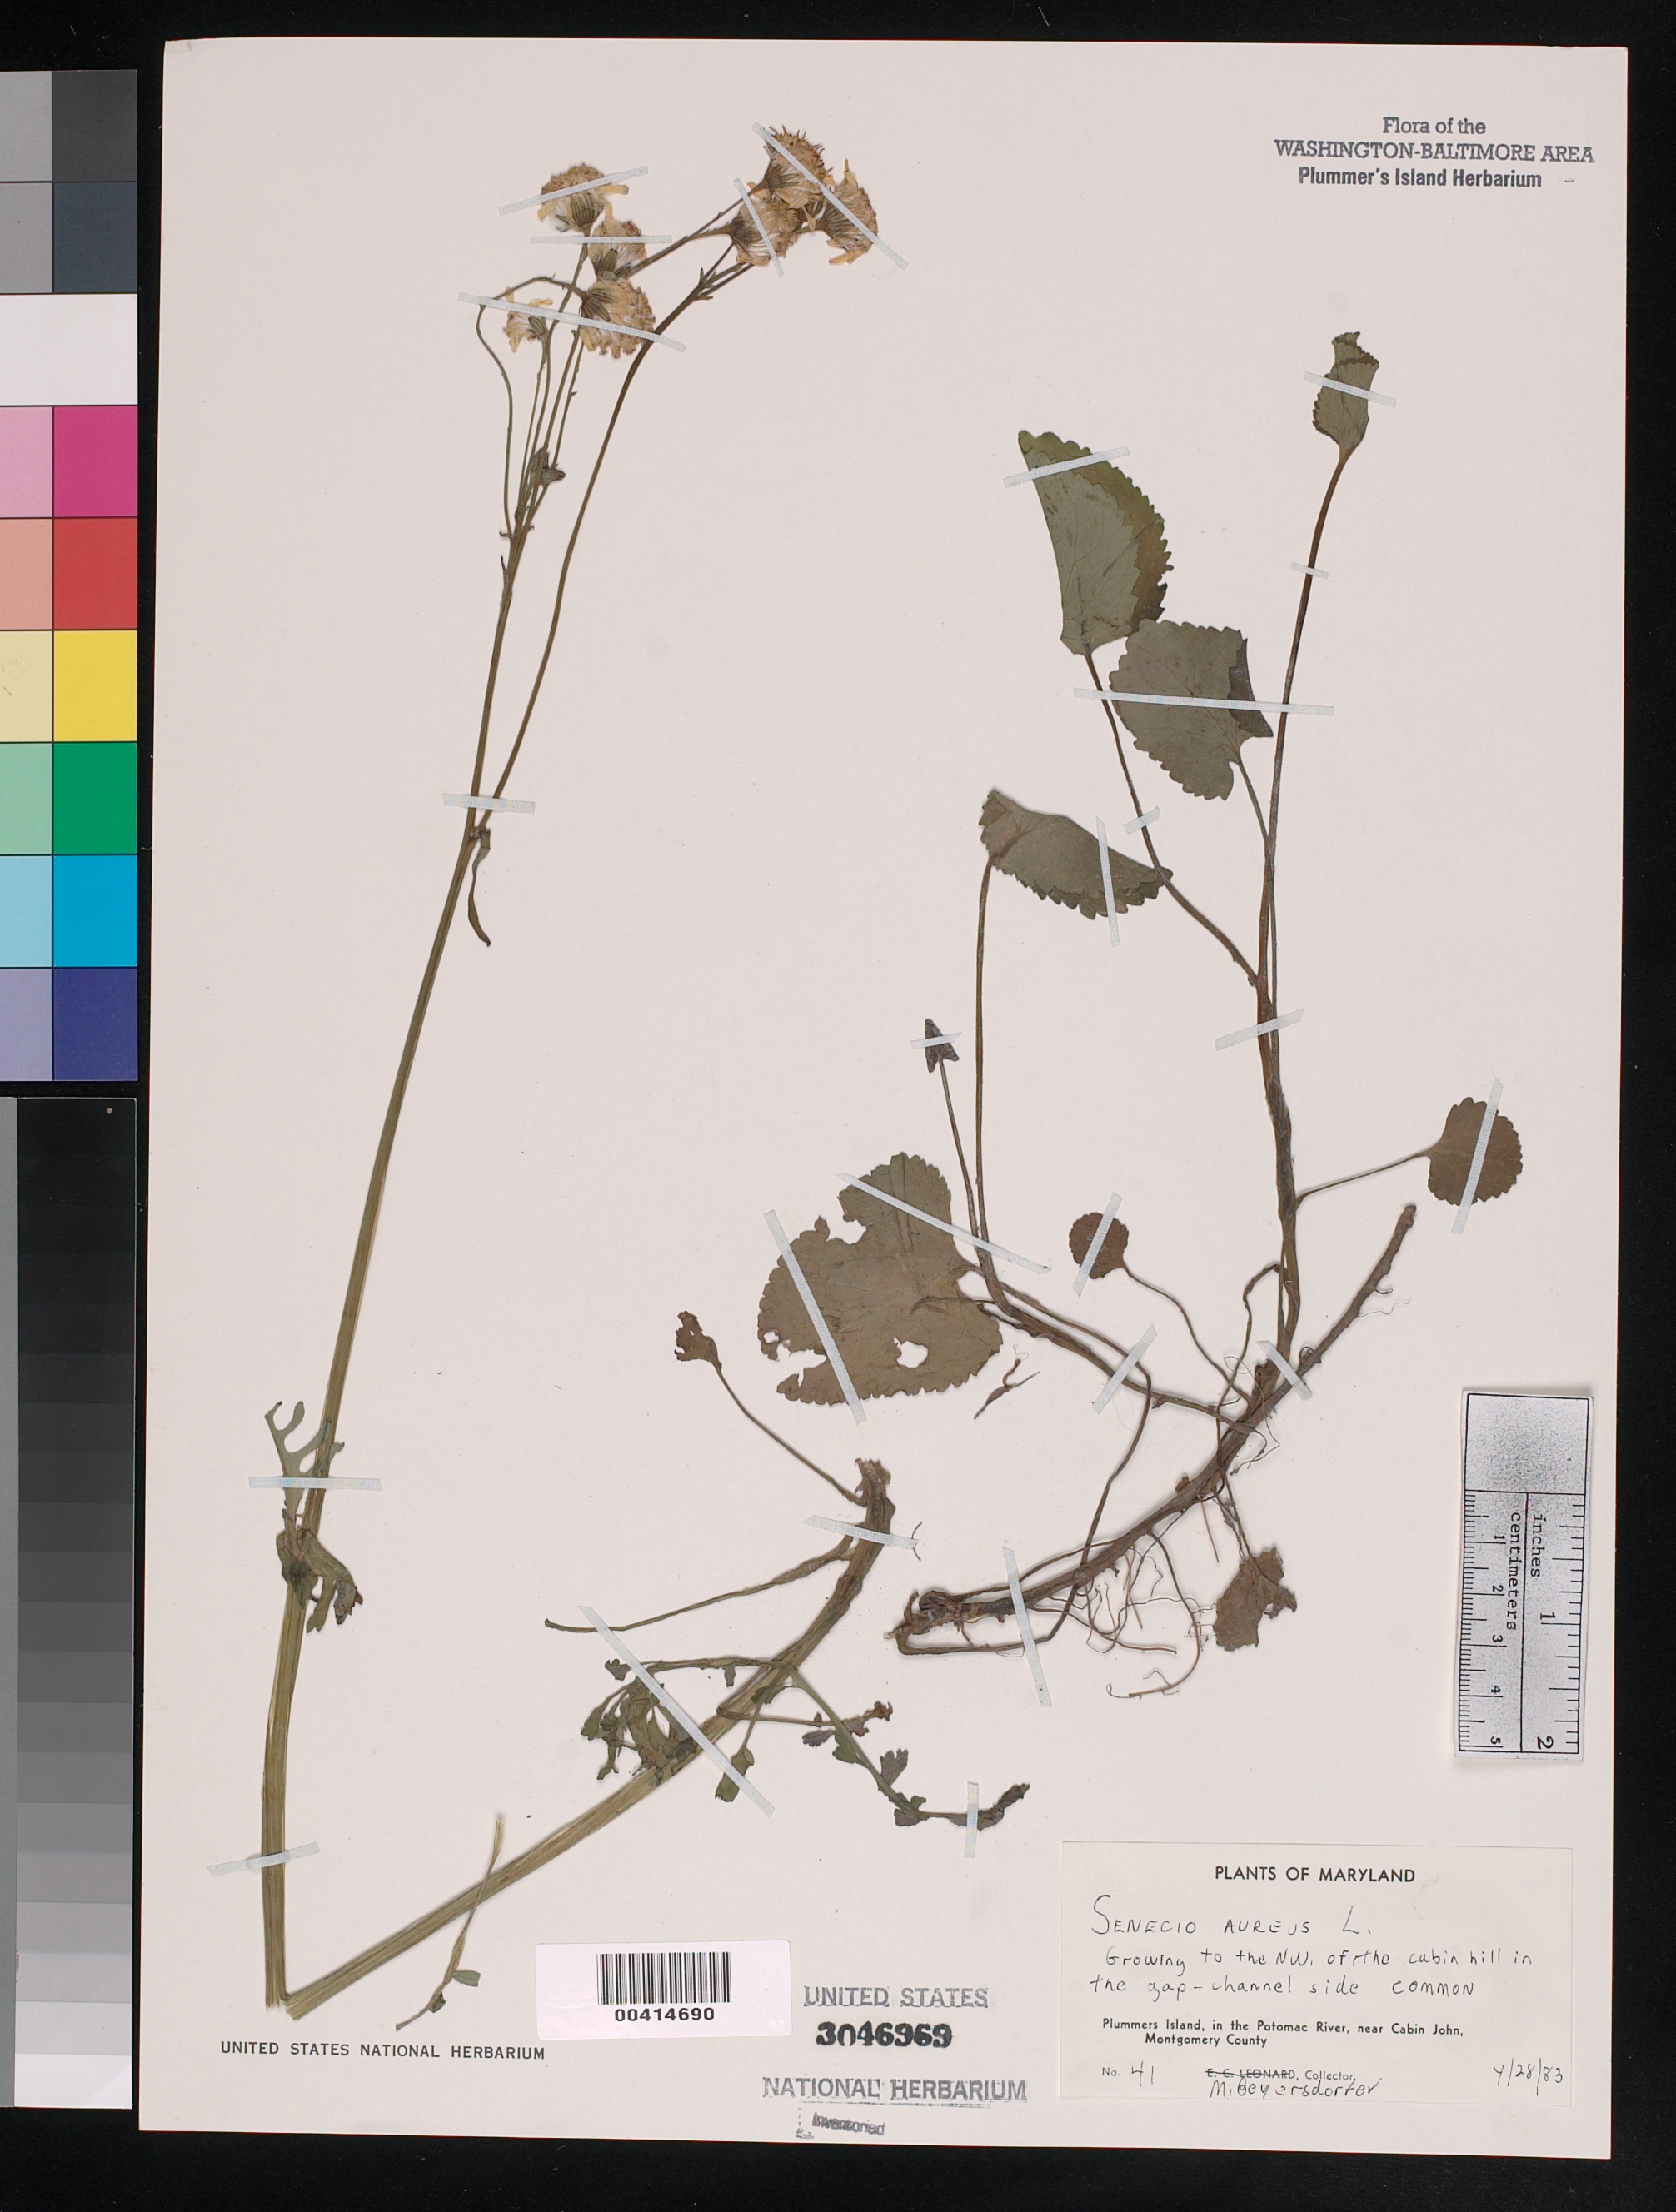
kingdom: Plantae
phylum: Tracheophyta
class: Magnoliopsida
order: Asterales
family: Asteraceae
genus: Packera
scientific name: Packera aurea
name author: (L.) Á. Löve & D. Löve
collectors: M. Beyersdorfer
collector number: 41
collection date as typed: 28 Apr 1983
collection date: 1983-04-28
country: United States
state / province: Maryland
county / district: Montgomery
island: Plummers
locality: Plummer's Island; N.W. of Cabin Hill in the Gap-channel side C. & O. Canal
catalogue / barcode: US 3046969